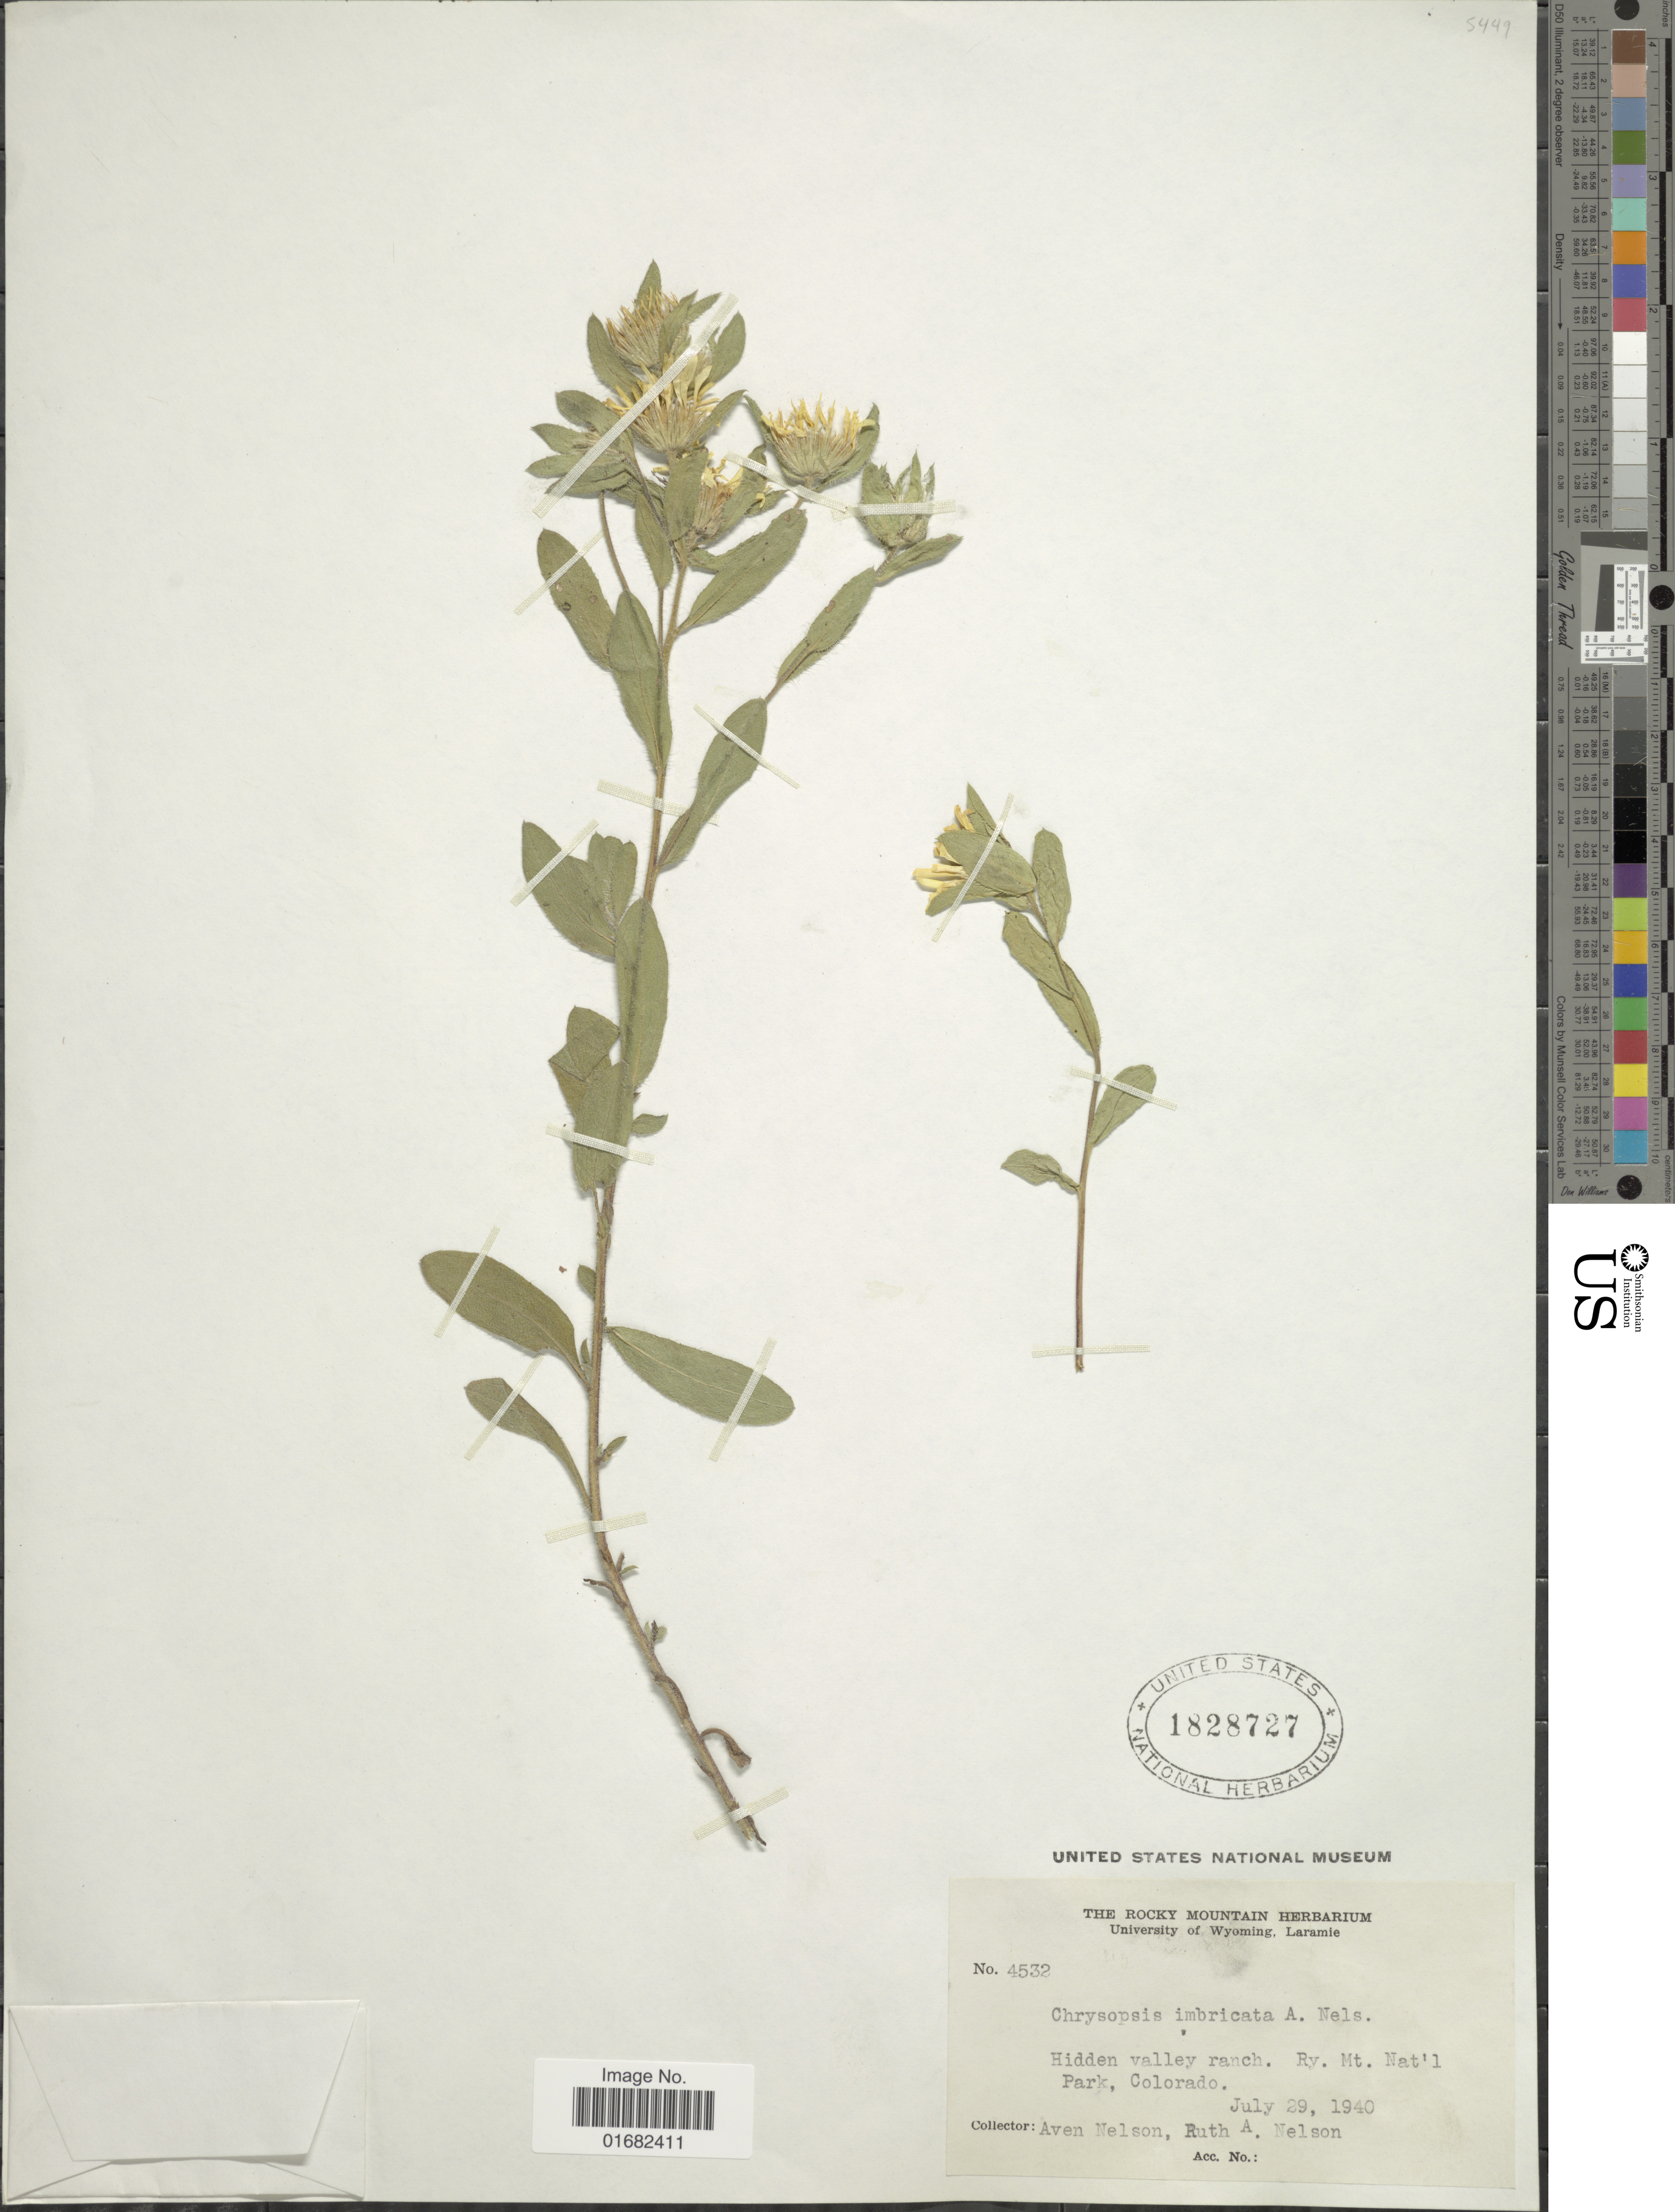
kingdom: Plantae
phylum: Tracheophyta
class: Magnoliopsida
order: Asterales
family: Asteraceae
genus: Heterotheca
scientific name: Heterotheca imbricta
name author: A. Nelson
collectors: A. Nelson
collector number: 4532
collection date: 1940-07-29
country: United States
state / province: Colorado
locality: Hidden valley ranch. Ry. Mt. Nat'l Park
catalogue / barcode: US 1828727